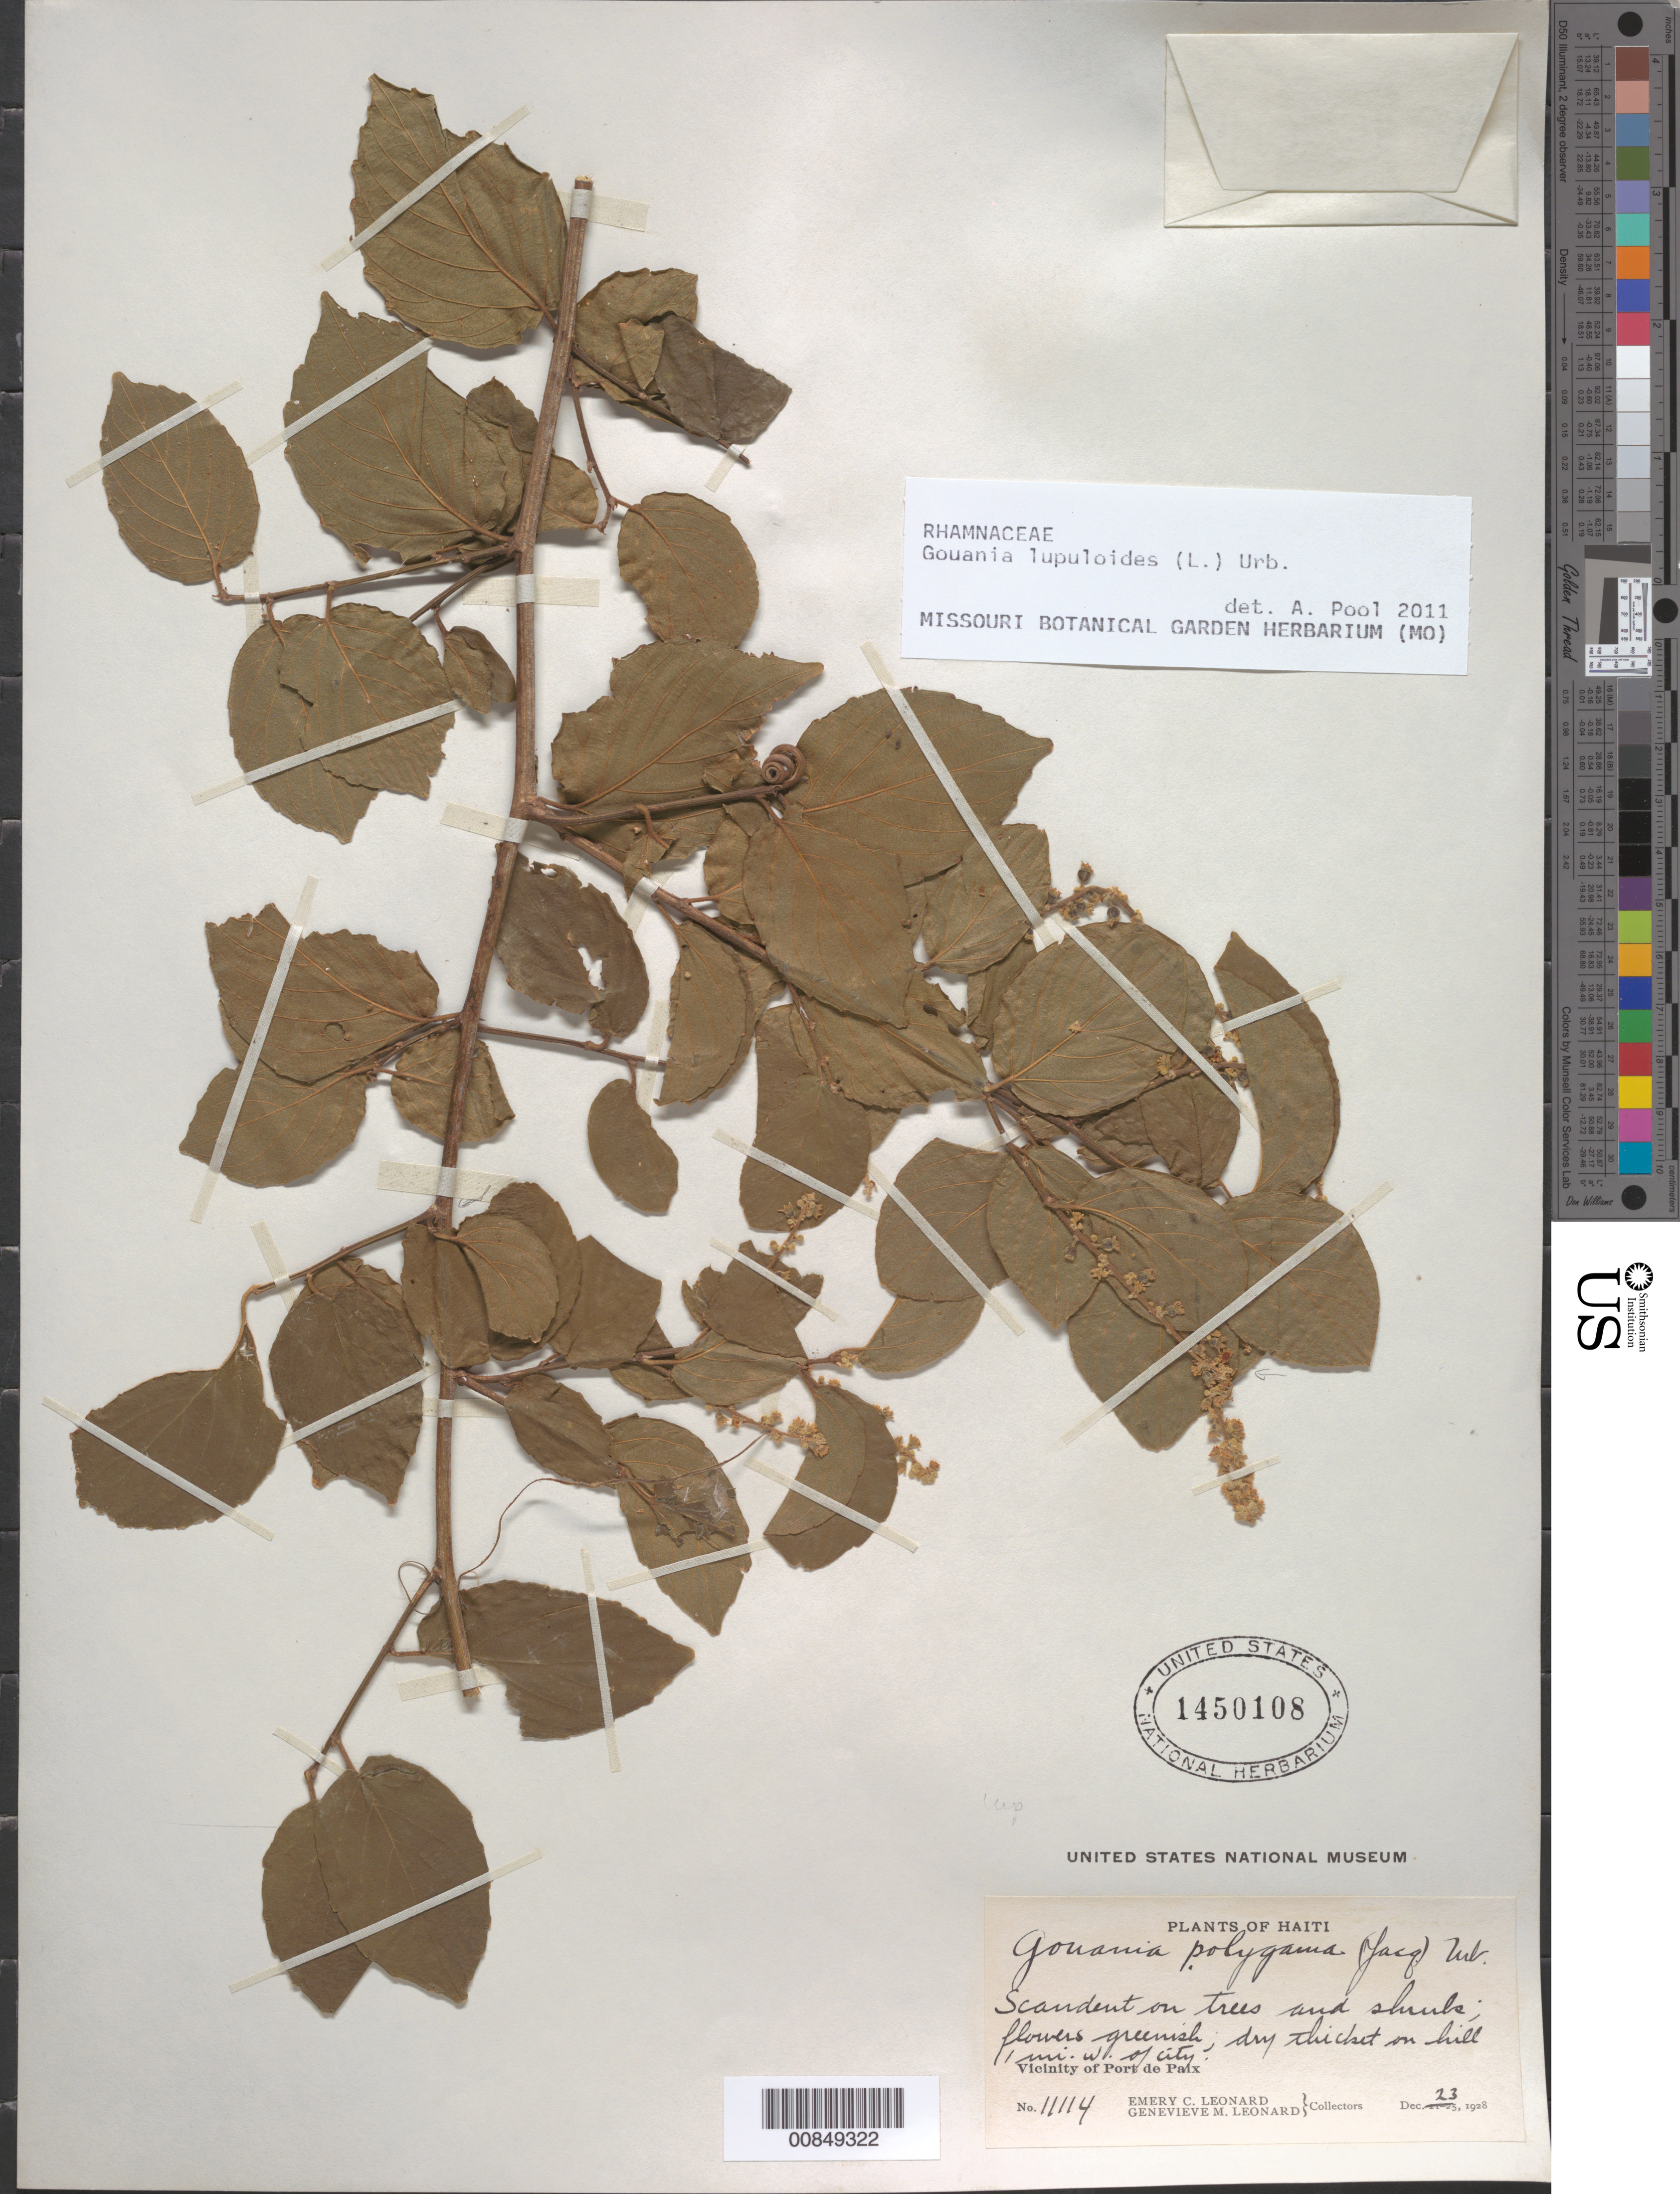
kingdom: Plantae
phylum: Tracheophyta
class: Magnoliopsida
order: Rosales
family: Rhamnaceae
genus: Gouania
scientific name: Gouania lupuloides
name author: (L.) Urb.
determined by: Pool, A., (MO), Missouri Botanical Garden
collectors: E. C. Leonard & G. M. Leonard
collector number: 11114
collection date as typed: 23 Dec 1928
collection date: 1928-12-23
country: Haiti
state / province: Nord-Ouest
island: Hispaniola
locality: Vicinity of Port de Paix, 1 mile W of city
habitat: On trees and shrubs in dry thicket on hill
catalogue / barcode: US 1450108